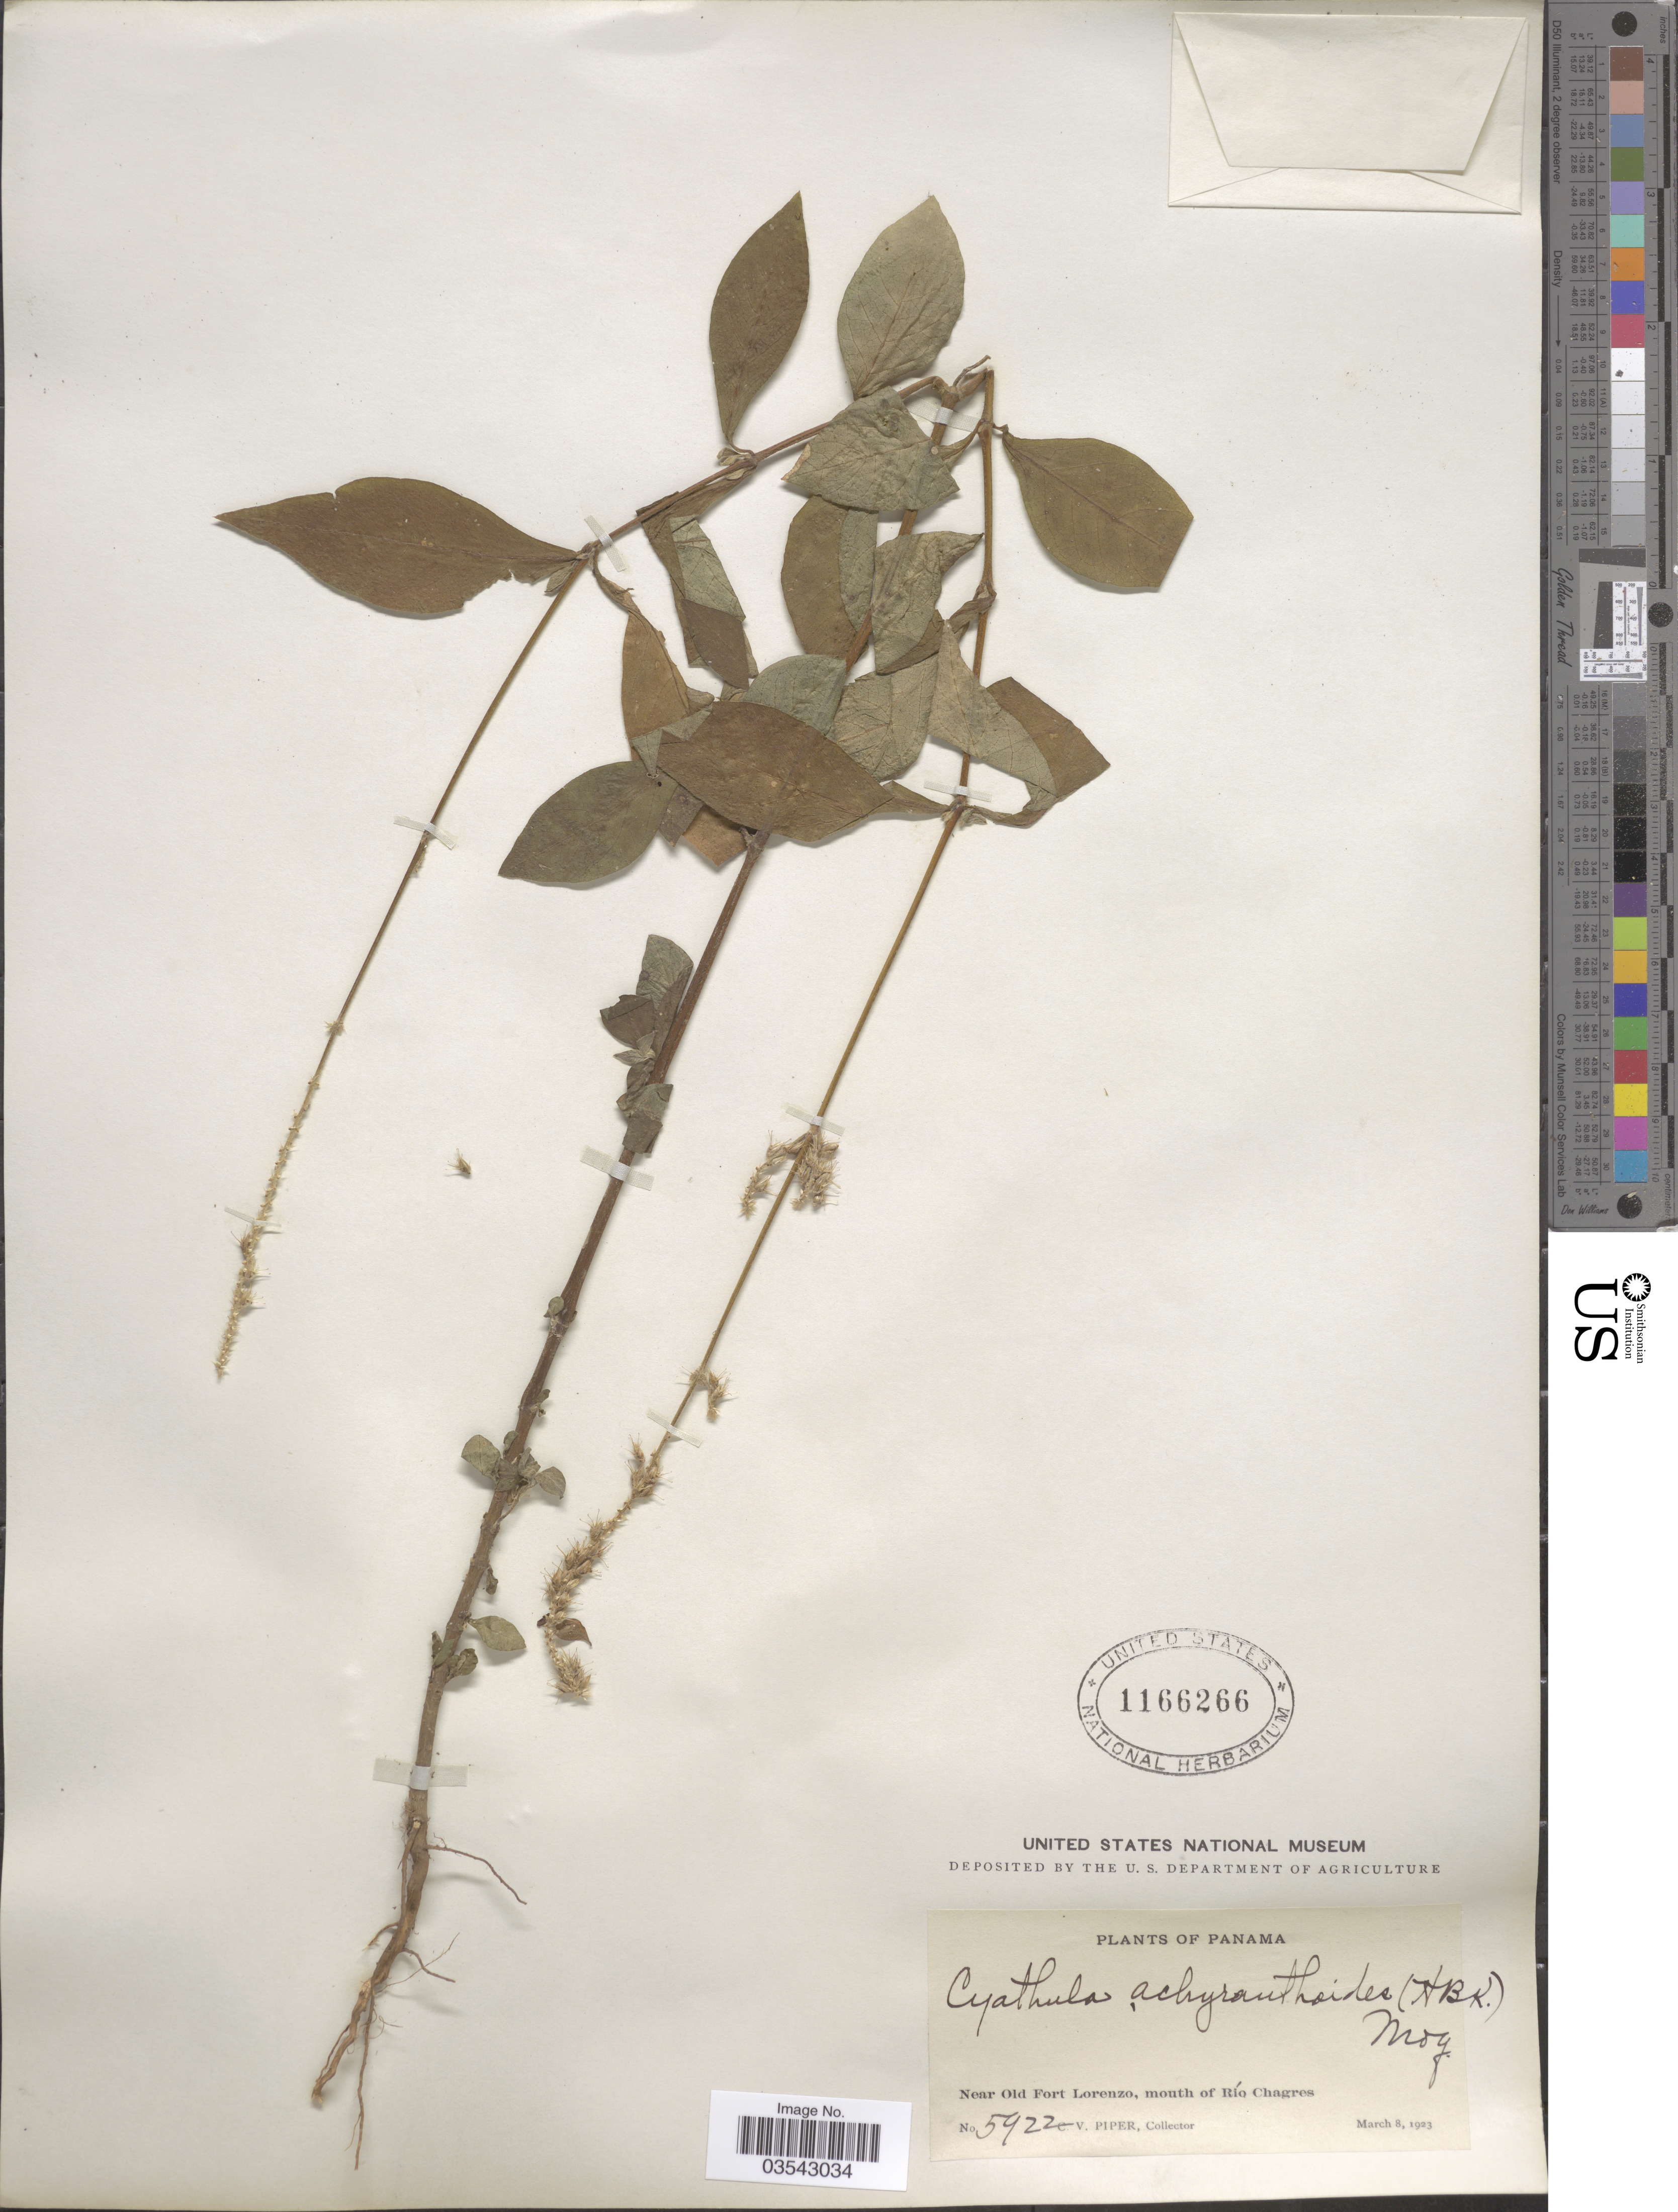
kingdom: Plantae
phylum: Tracheophyta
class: Magnoliopsida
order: Caryophyllales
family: Amaranthaceae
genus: Cyathula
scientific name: Cyathula achyranthoides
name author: (Kunth) Moq.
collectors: C. V. Piper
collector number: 5922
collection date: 1923-03-08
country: Panama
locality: Near Old Fort Lorenzo, mouth of Río Chagres.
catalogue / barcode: US 1166266